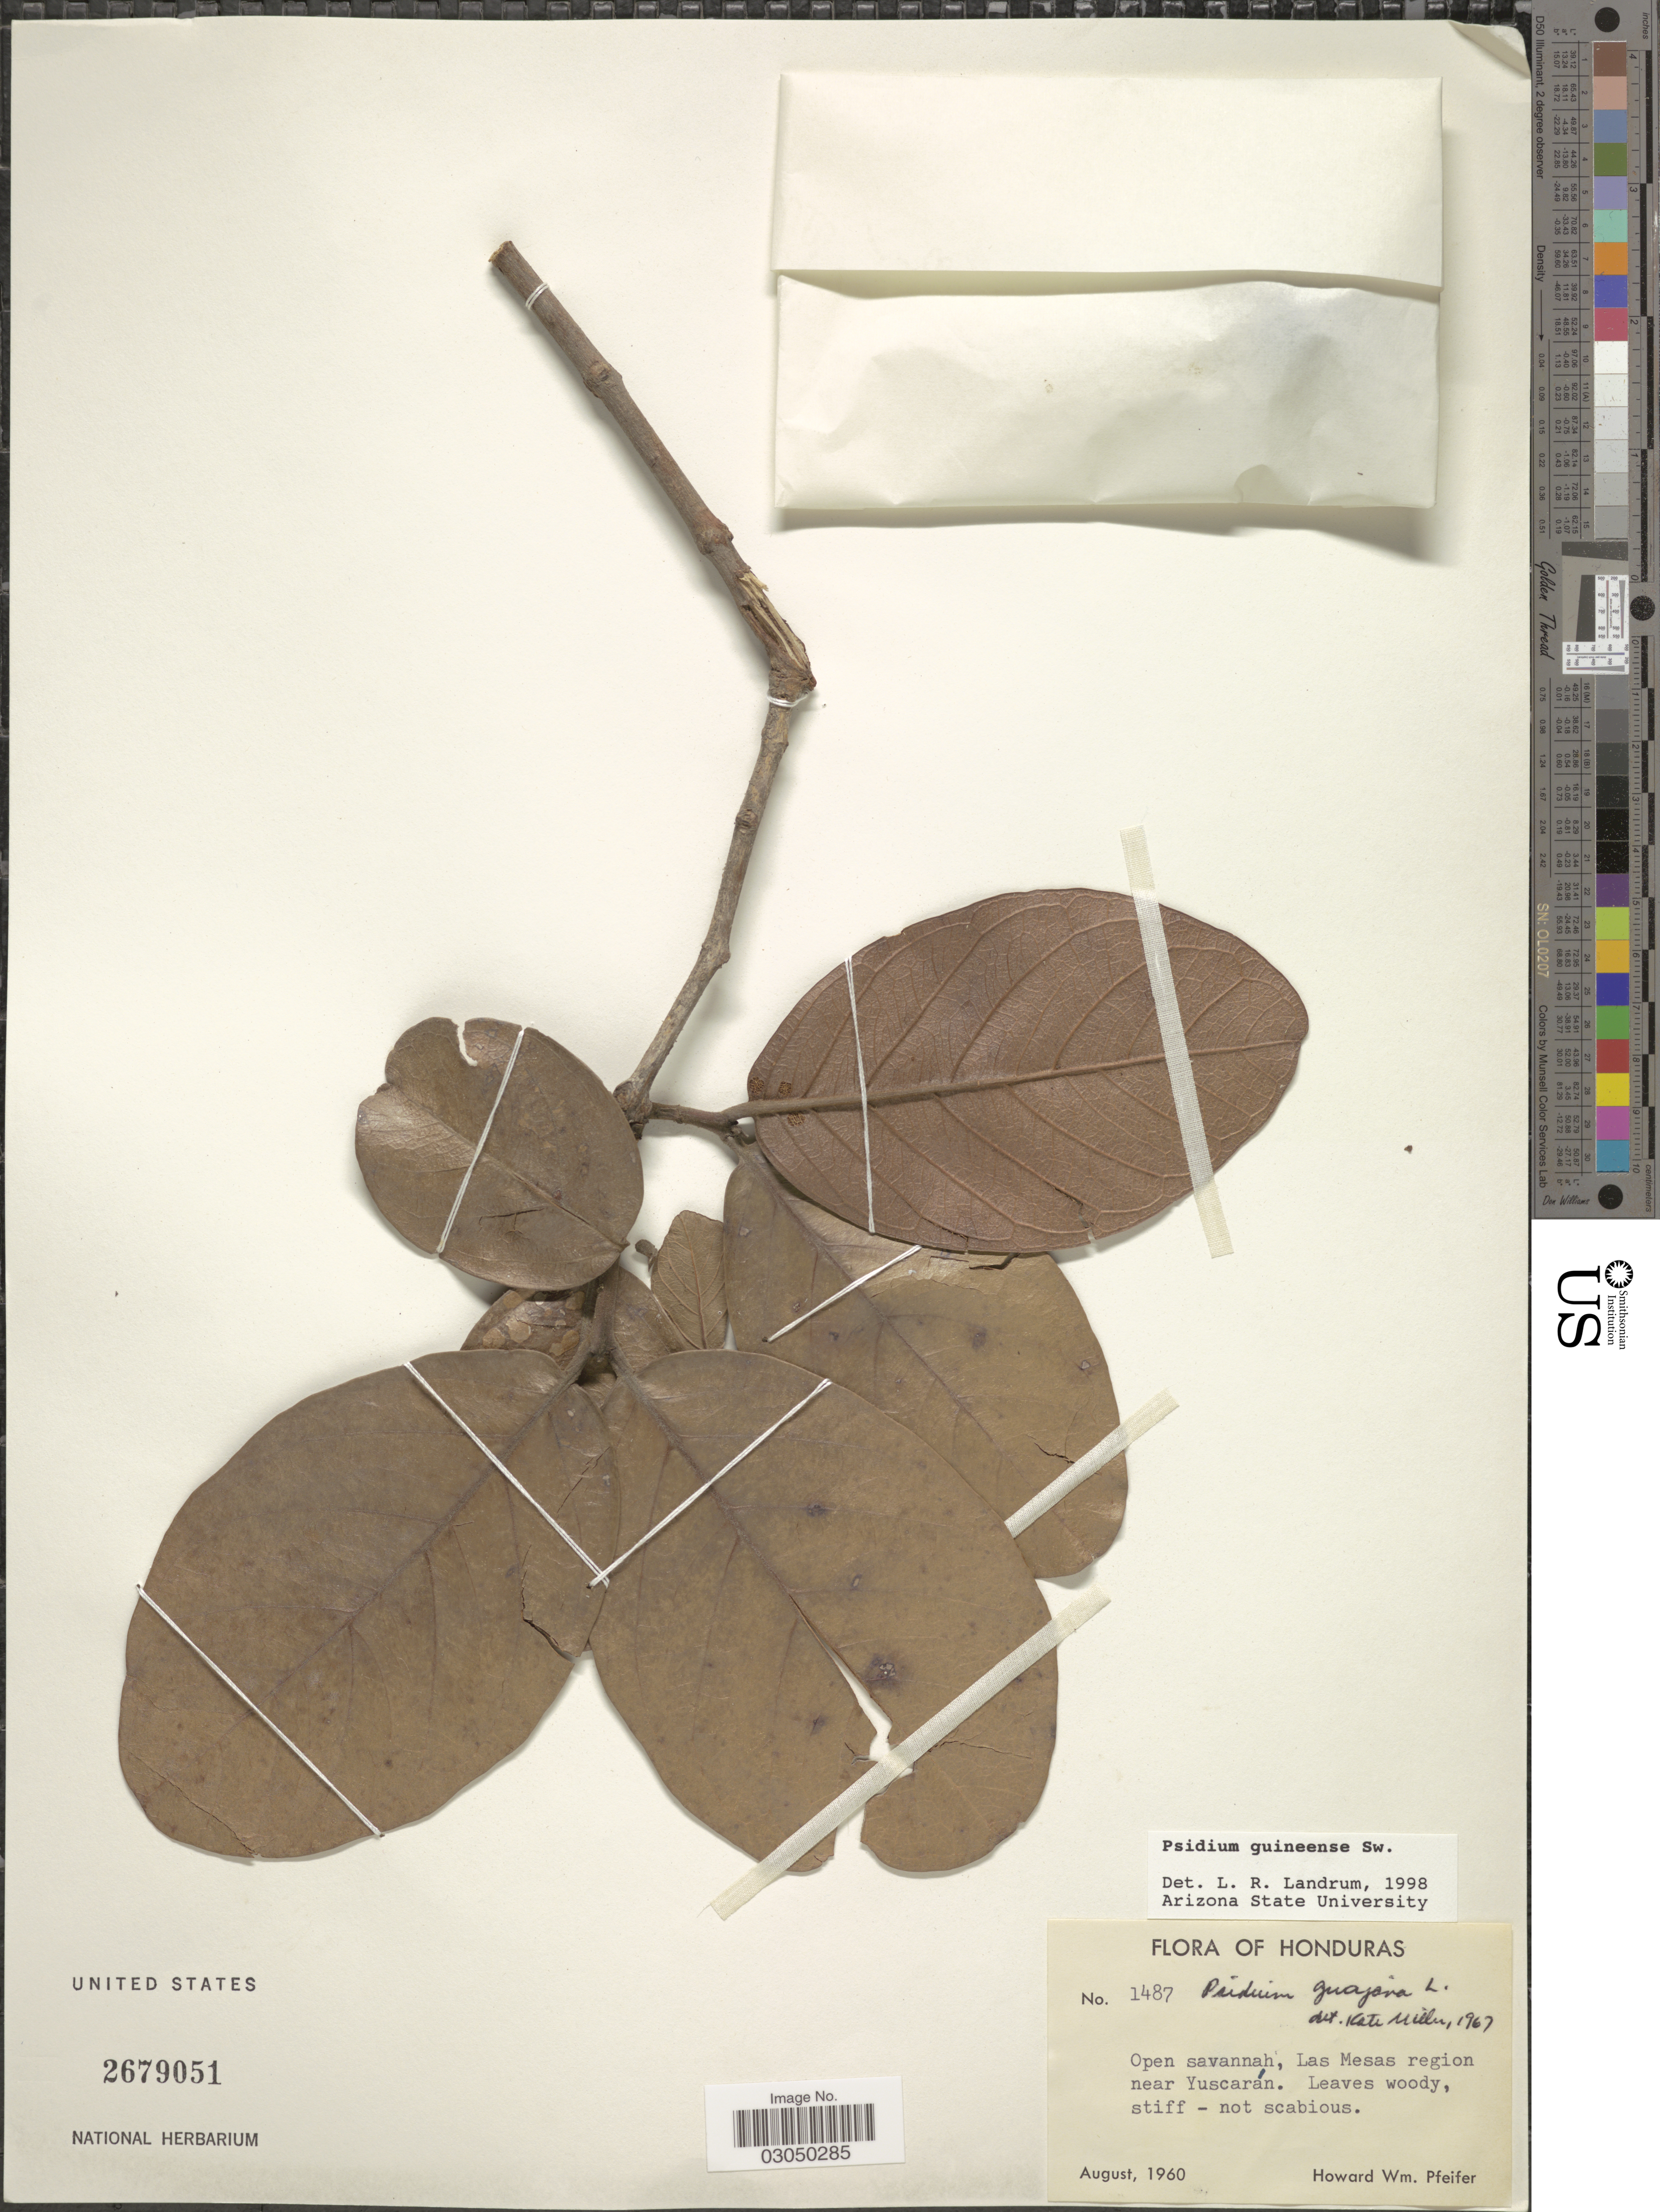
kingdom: Plantae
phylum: Tracheophyta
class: Magnoliopsida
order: Myrtales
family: Myrtaceae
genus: Psidium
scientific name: Psidium guineense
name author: Sw.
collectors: H. W. Pfeifer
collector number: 1487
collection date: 1960-08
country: Honduras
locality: Open savannah, Las Mesas region near Yuscarán.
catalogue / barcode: US 2679051